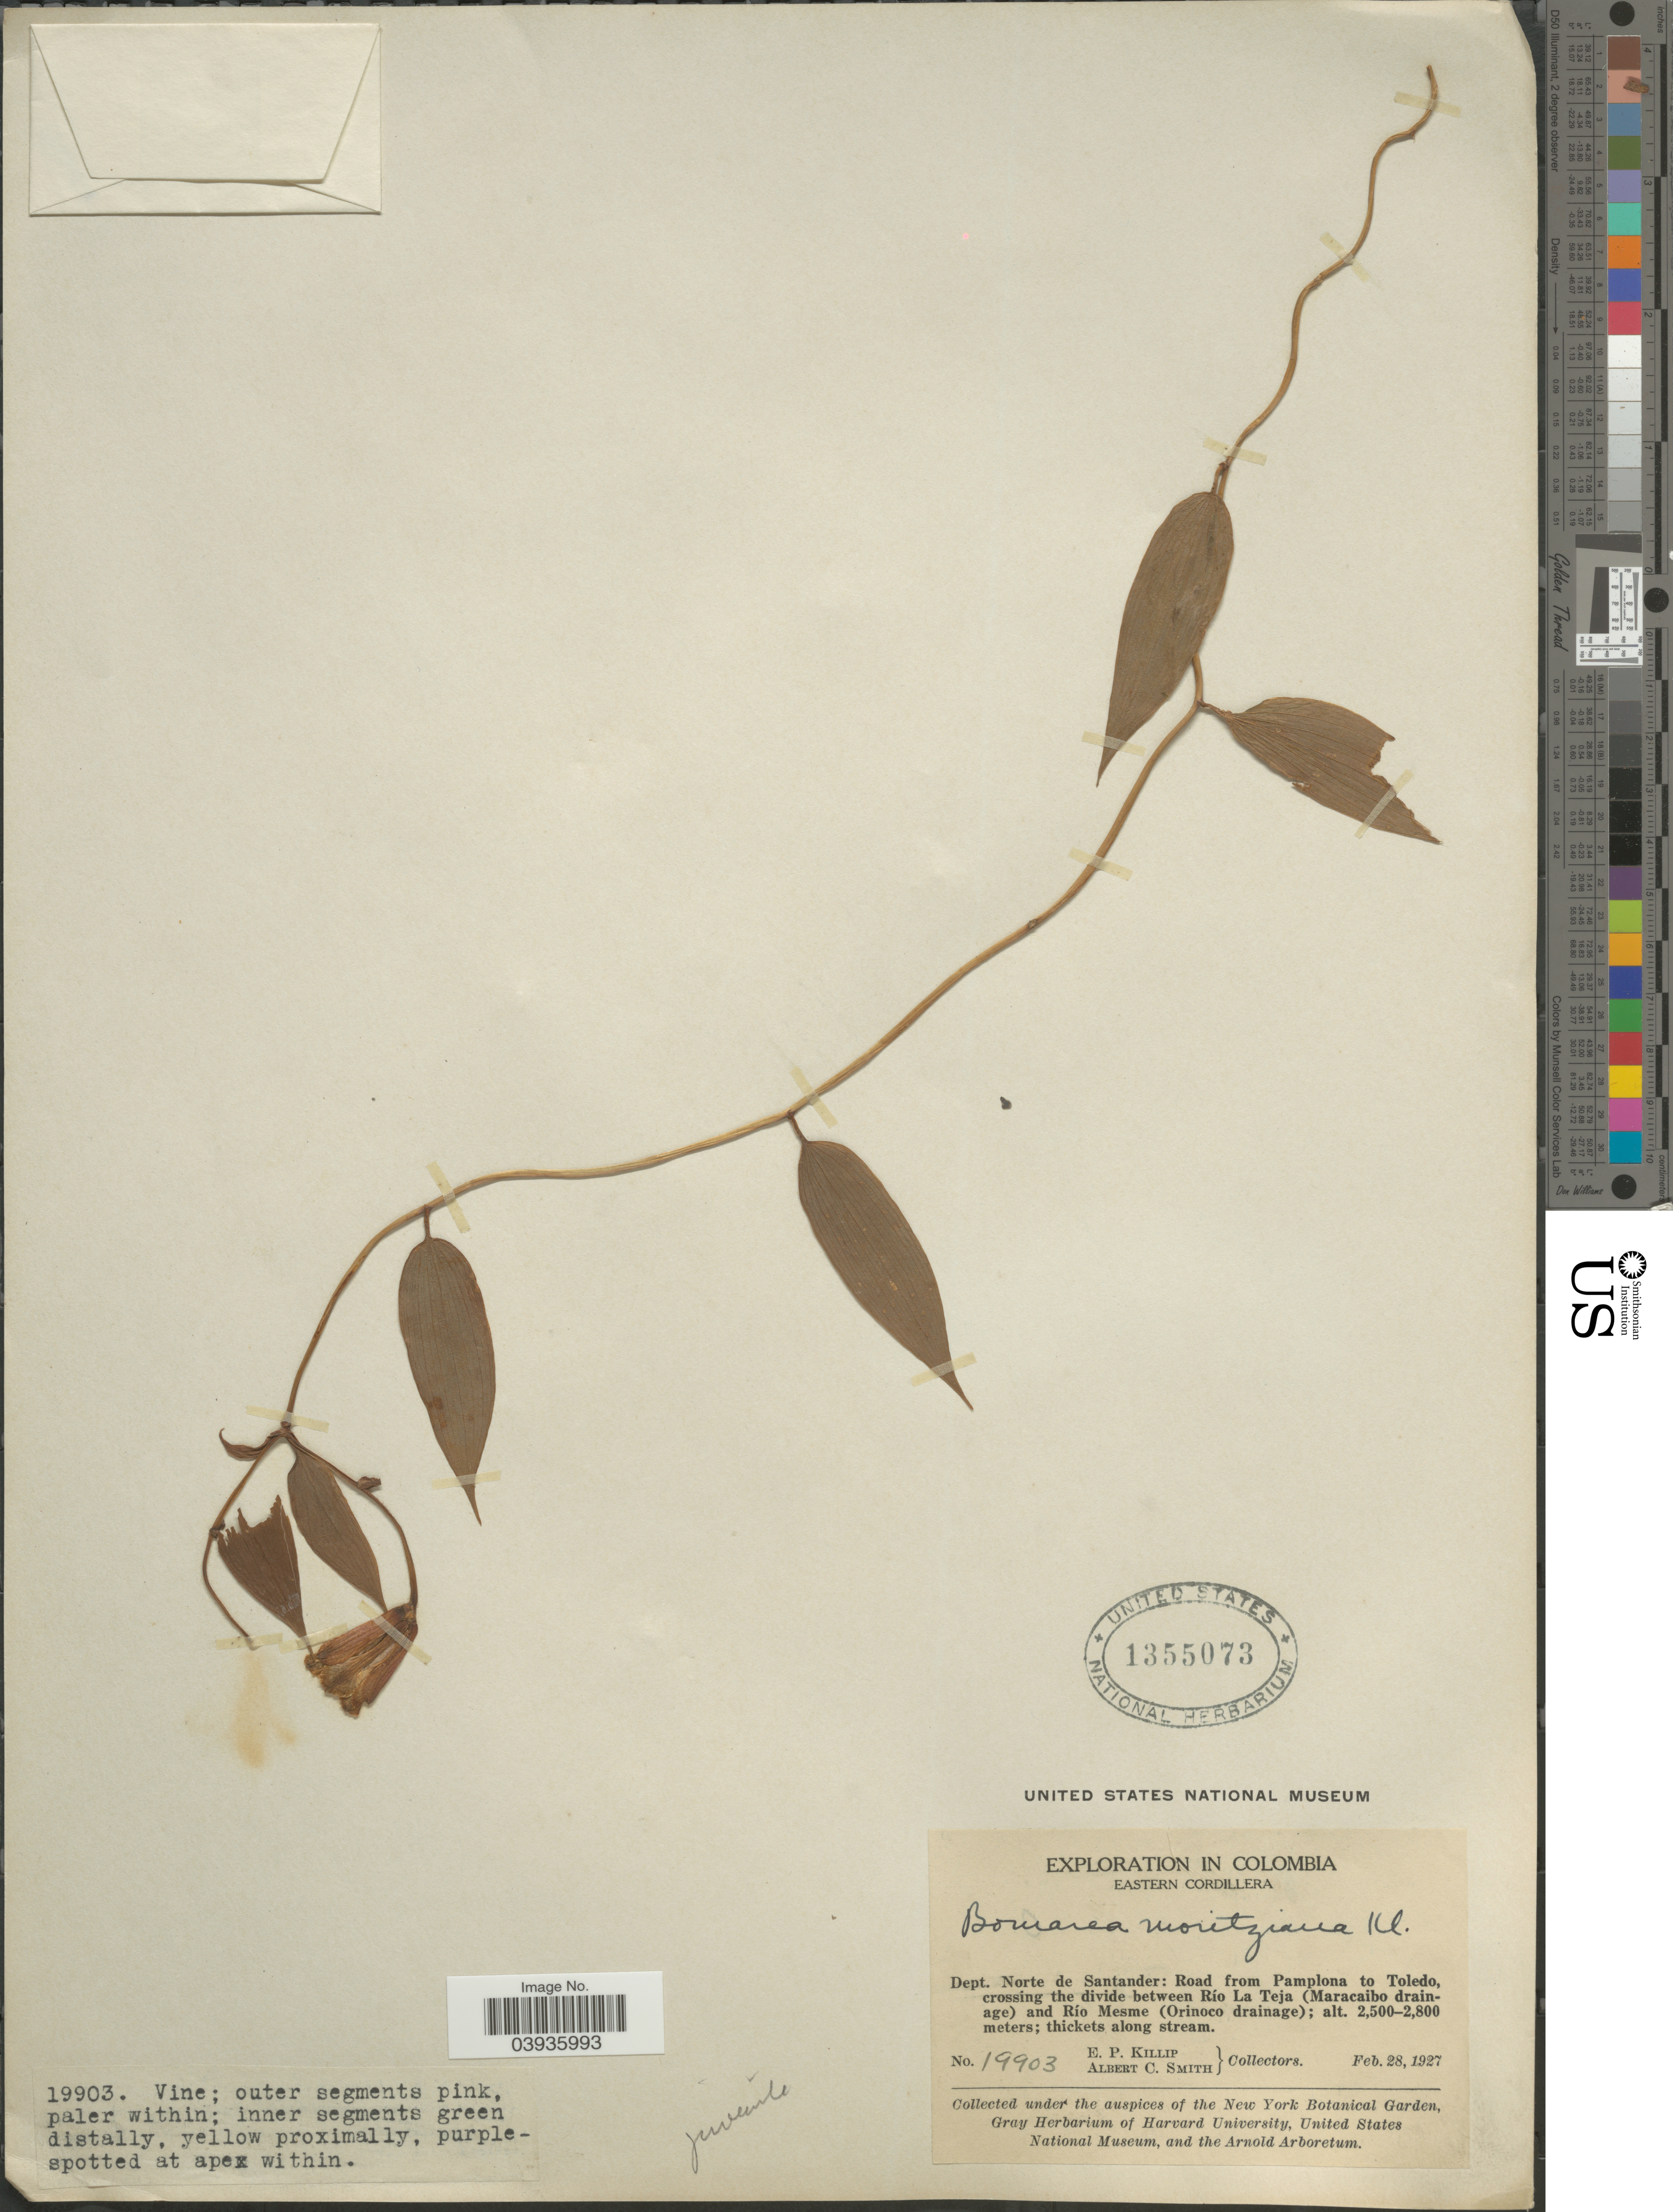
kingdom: Plantae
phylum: Tracheophyta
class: Liliopsida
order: Liliales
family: Alstroemeriaceae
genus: Bomarea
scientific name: Bomarea moritziana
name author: Klotzsch ex Kunth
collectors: E. P. Killip & A. C. Smith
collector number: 19903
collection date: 1927-02-28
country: Colombia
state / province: Norte de Santander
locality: Eastern Cordillera. Dept. Norte de Santander: Road from Pamplona to Toledo, crossing the divide between Río La Teja (Maracaibo drainage) and Río Mesme (Orinoco drainage).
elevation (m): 2500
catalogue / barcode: US 1355073